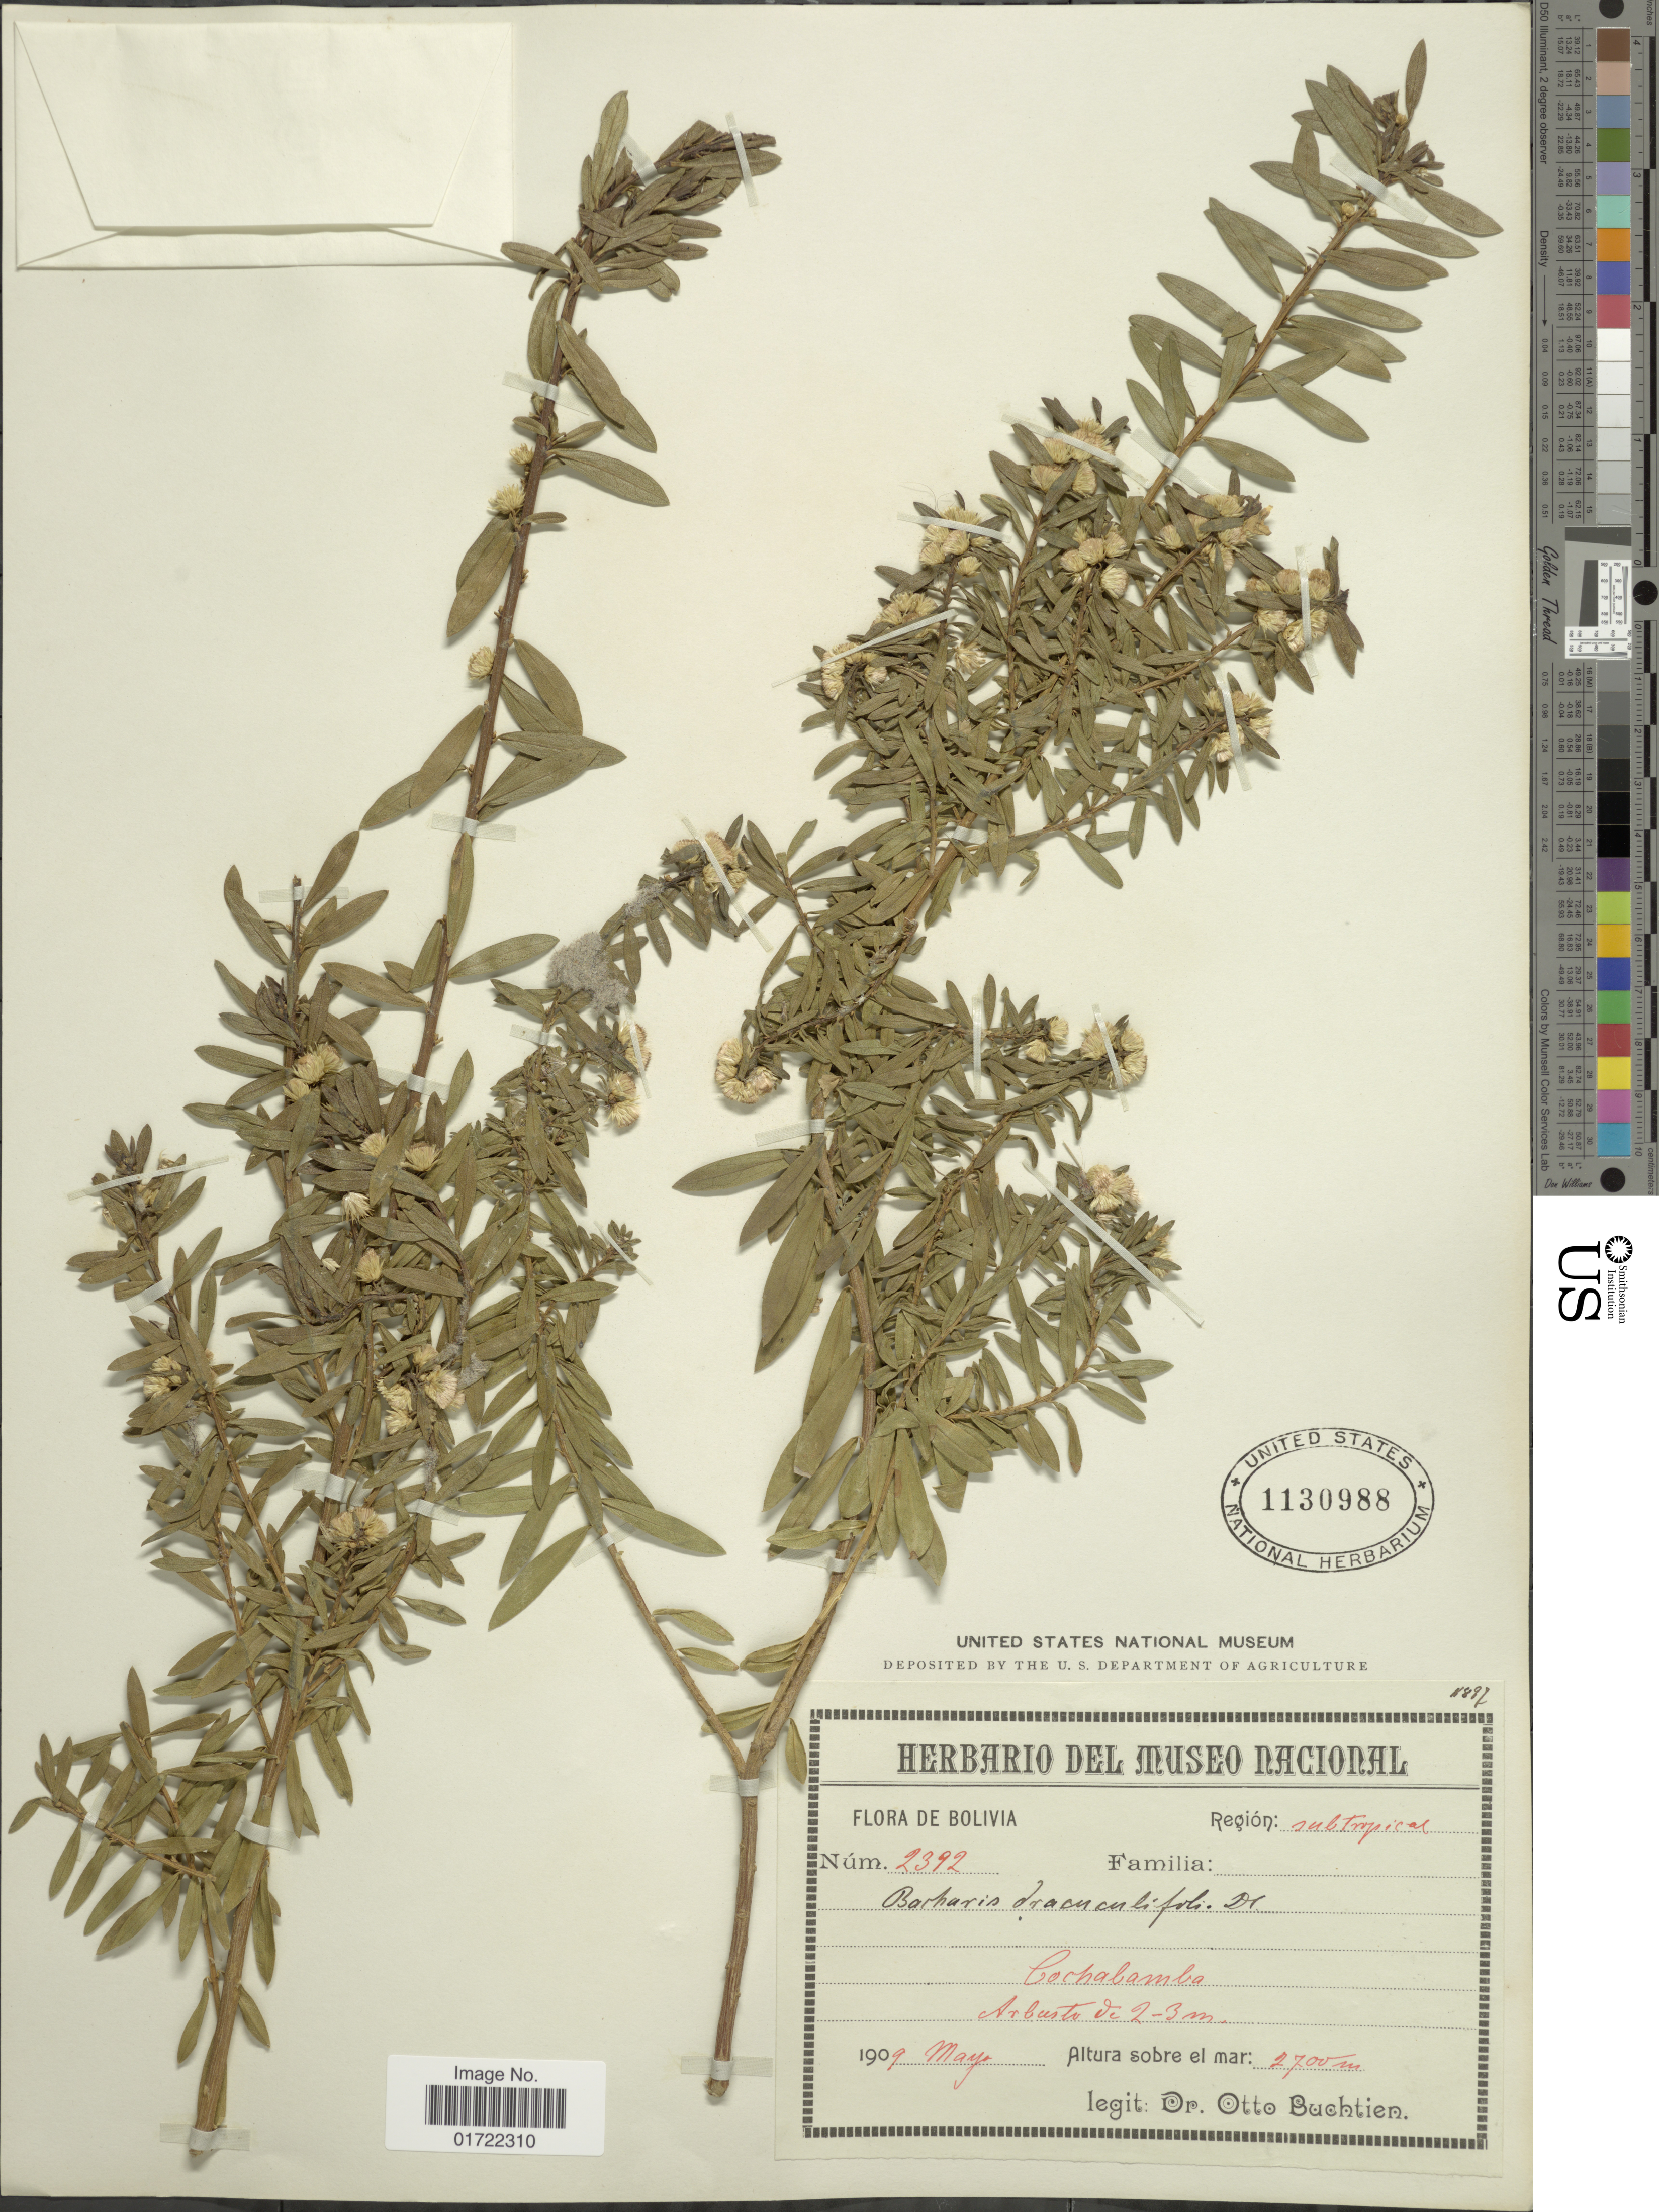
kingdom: Plantae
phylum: Tracheophyta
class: Magnoliopsida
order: Asterales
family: Asteraceae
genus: Baccharis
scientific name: Baccharis dracunculifolia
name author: DC.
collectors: O. Buchtien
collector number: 2392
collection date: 1909-05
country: Bolivia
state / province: Cochabamba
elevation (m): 2700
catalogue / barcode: US 1130988